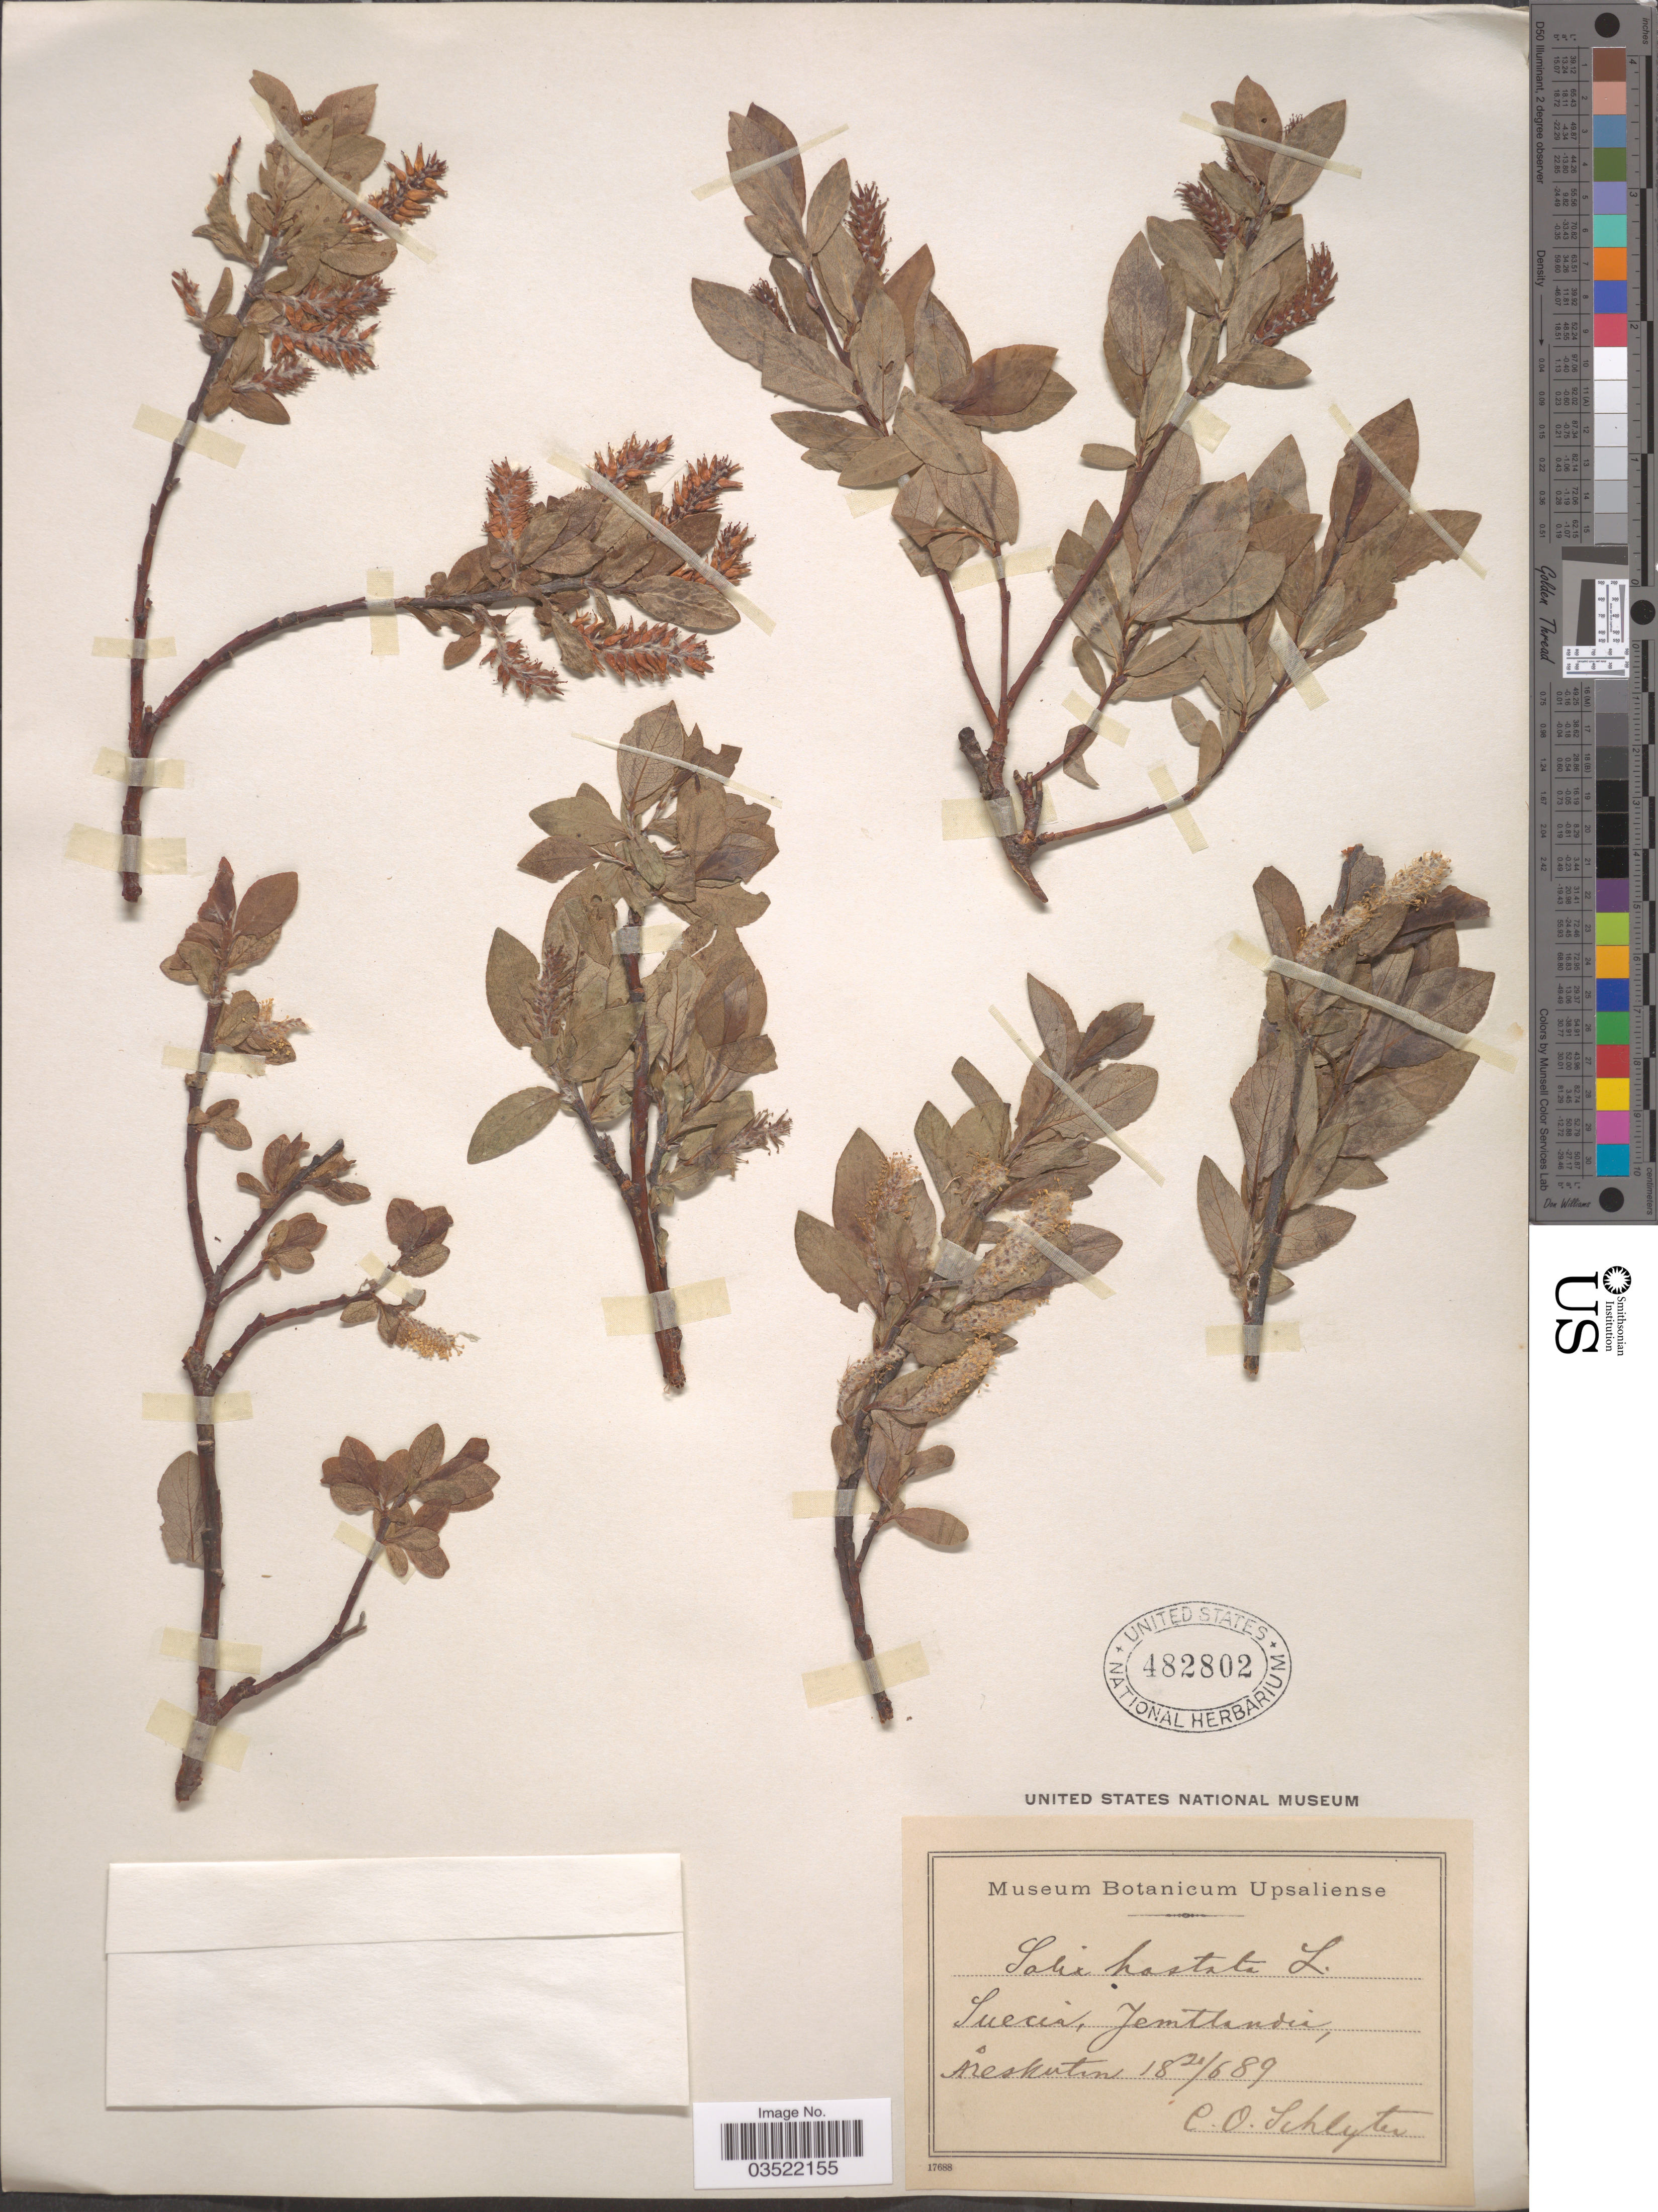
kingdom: Plantae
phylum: Tracheophyta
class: Magnoliopsida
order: Malpighiales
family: Salicaceae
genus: Salix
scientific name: Salix hastata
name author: L.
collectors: C. Schlyter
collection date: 1889-06-21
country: Sweden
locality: Suecia, Jemtlandia, Åreskutin.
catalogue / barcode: US 482802